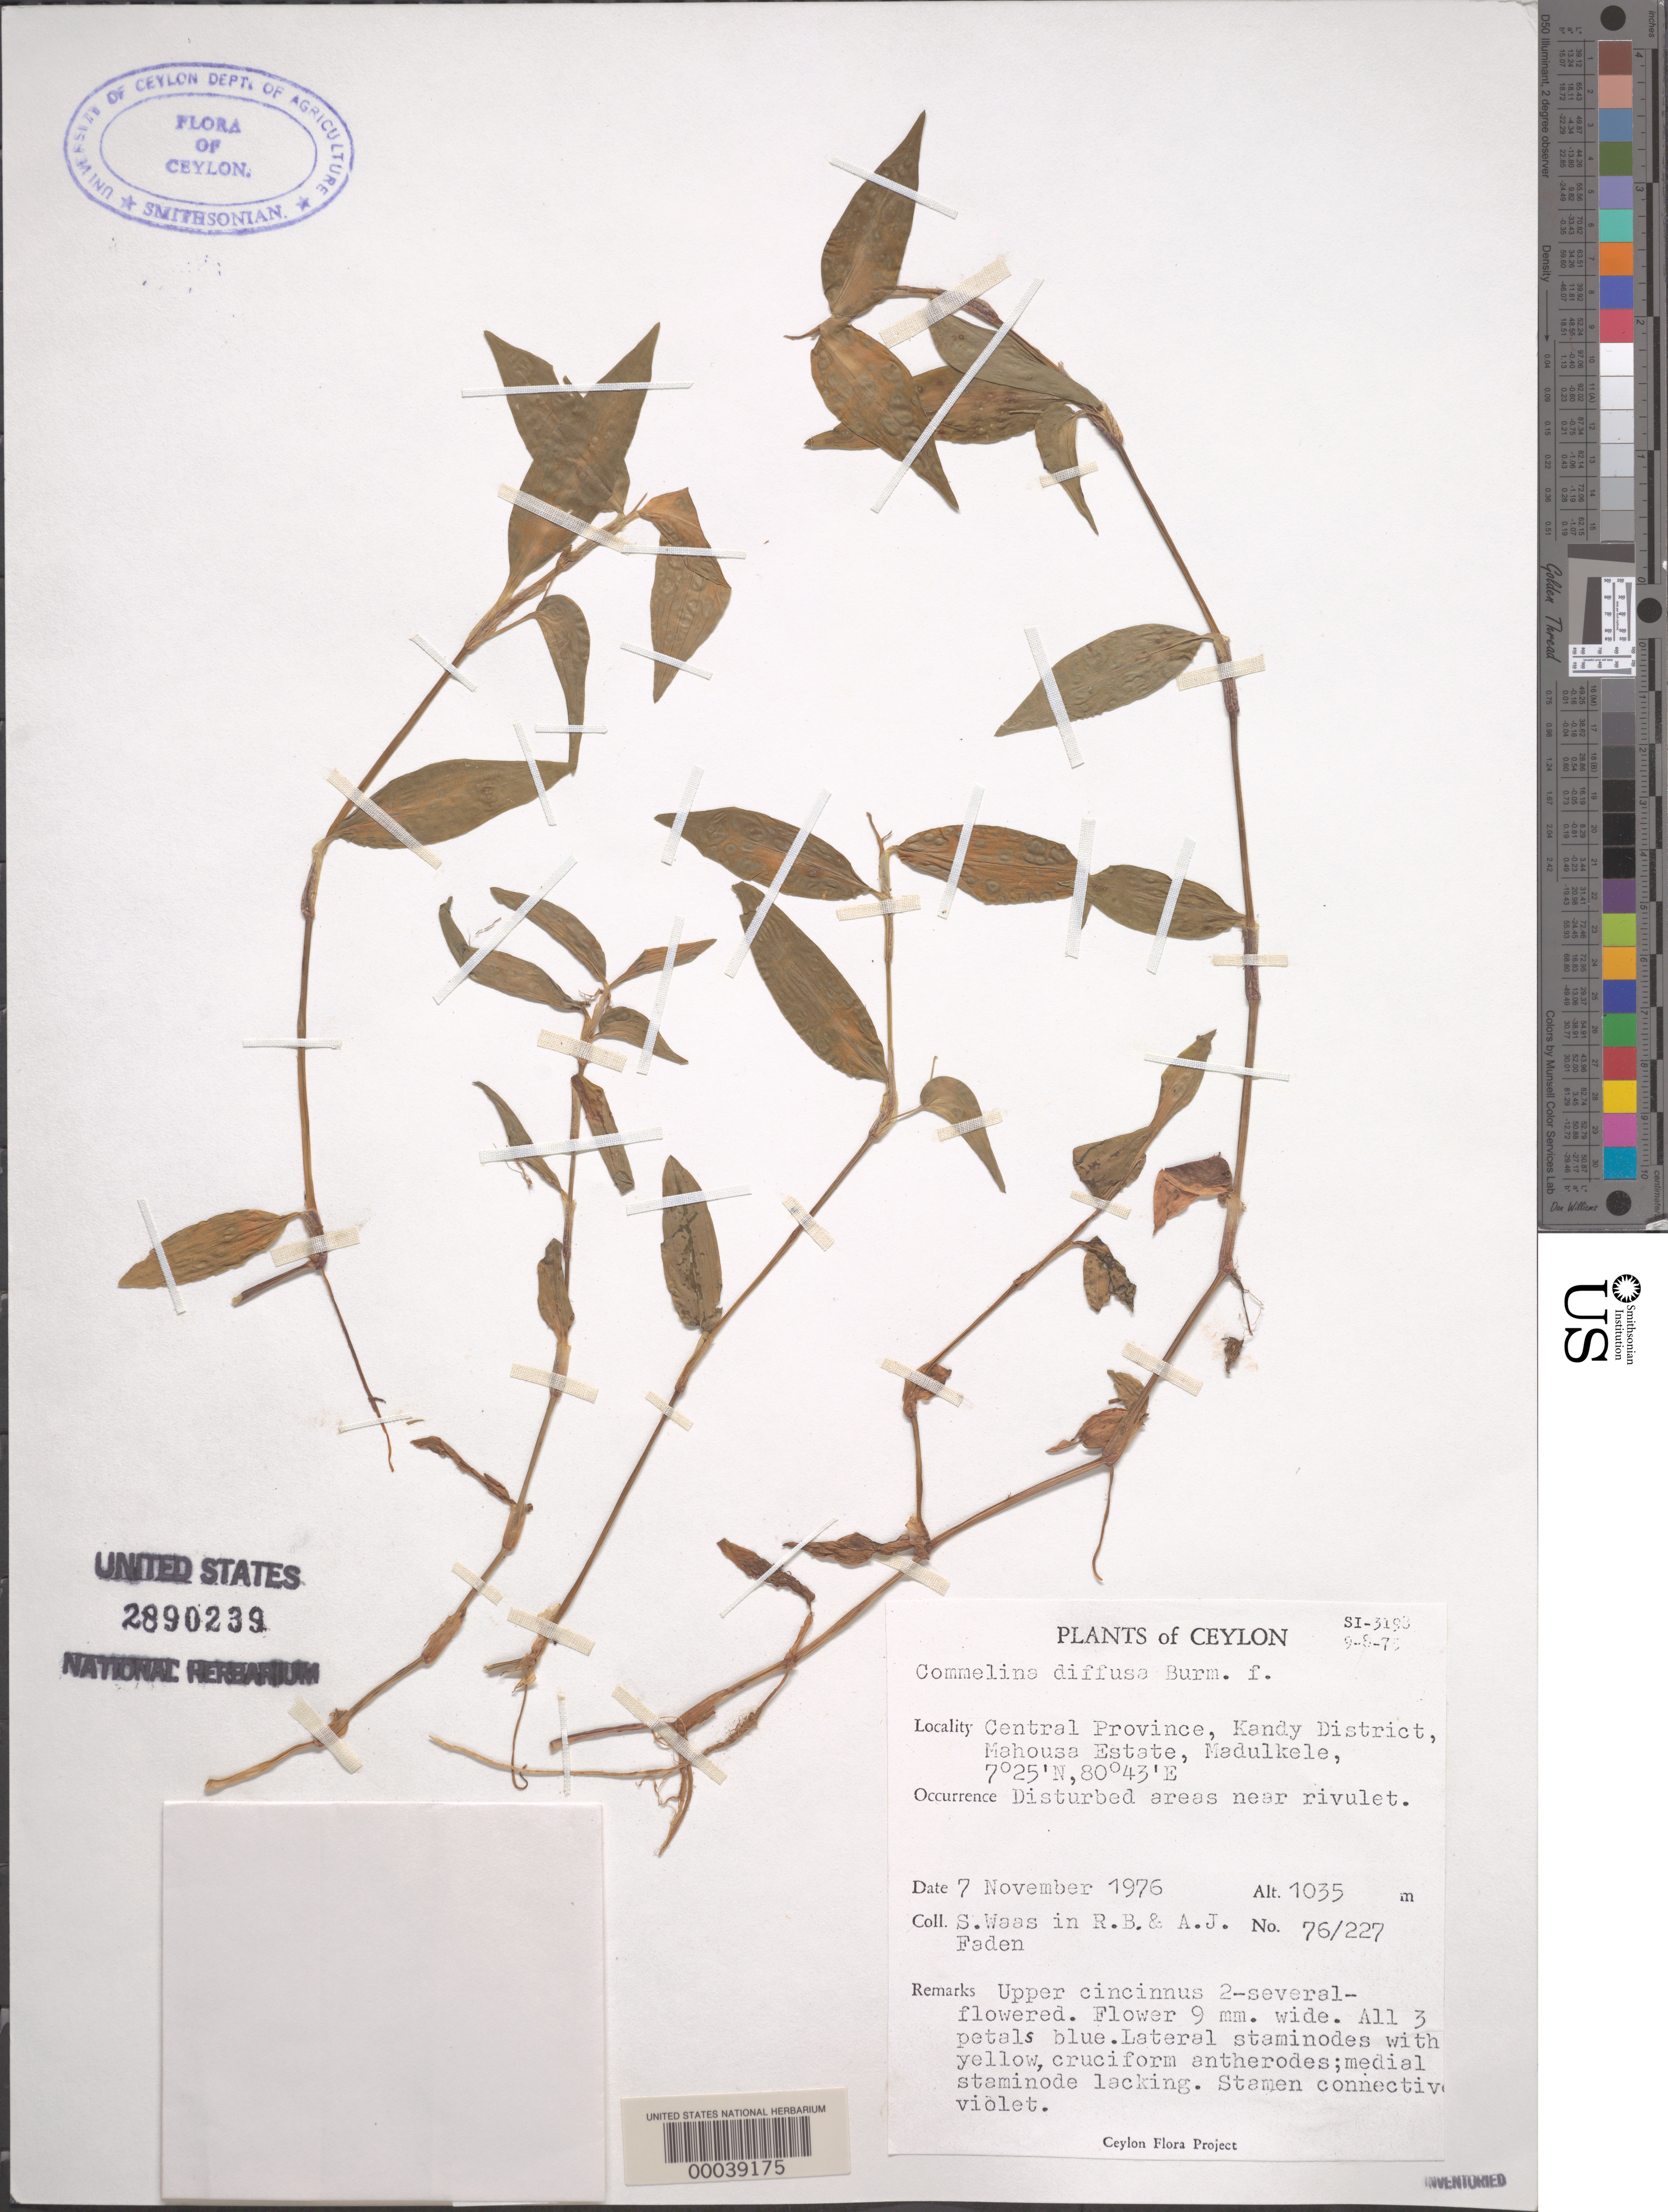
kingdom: Plantae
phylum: Tracheophyta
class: Liliopsida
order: Commelinales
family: Commelinaceae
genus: Commelina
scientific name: Commelina diffusa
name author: Burm. f.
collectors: S. Waas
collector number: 76/227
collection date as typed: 07 Nov 1976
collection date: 1976-11-07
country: Sri Lanka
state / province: Central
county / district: Kandy Dist.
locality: Madulkele; mahousa estate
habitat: Disturbed area near rivulet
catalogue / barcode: US 2890239